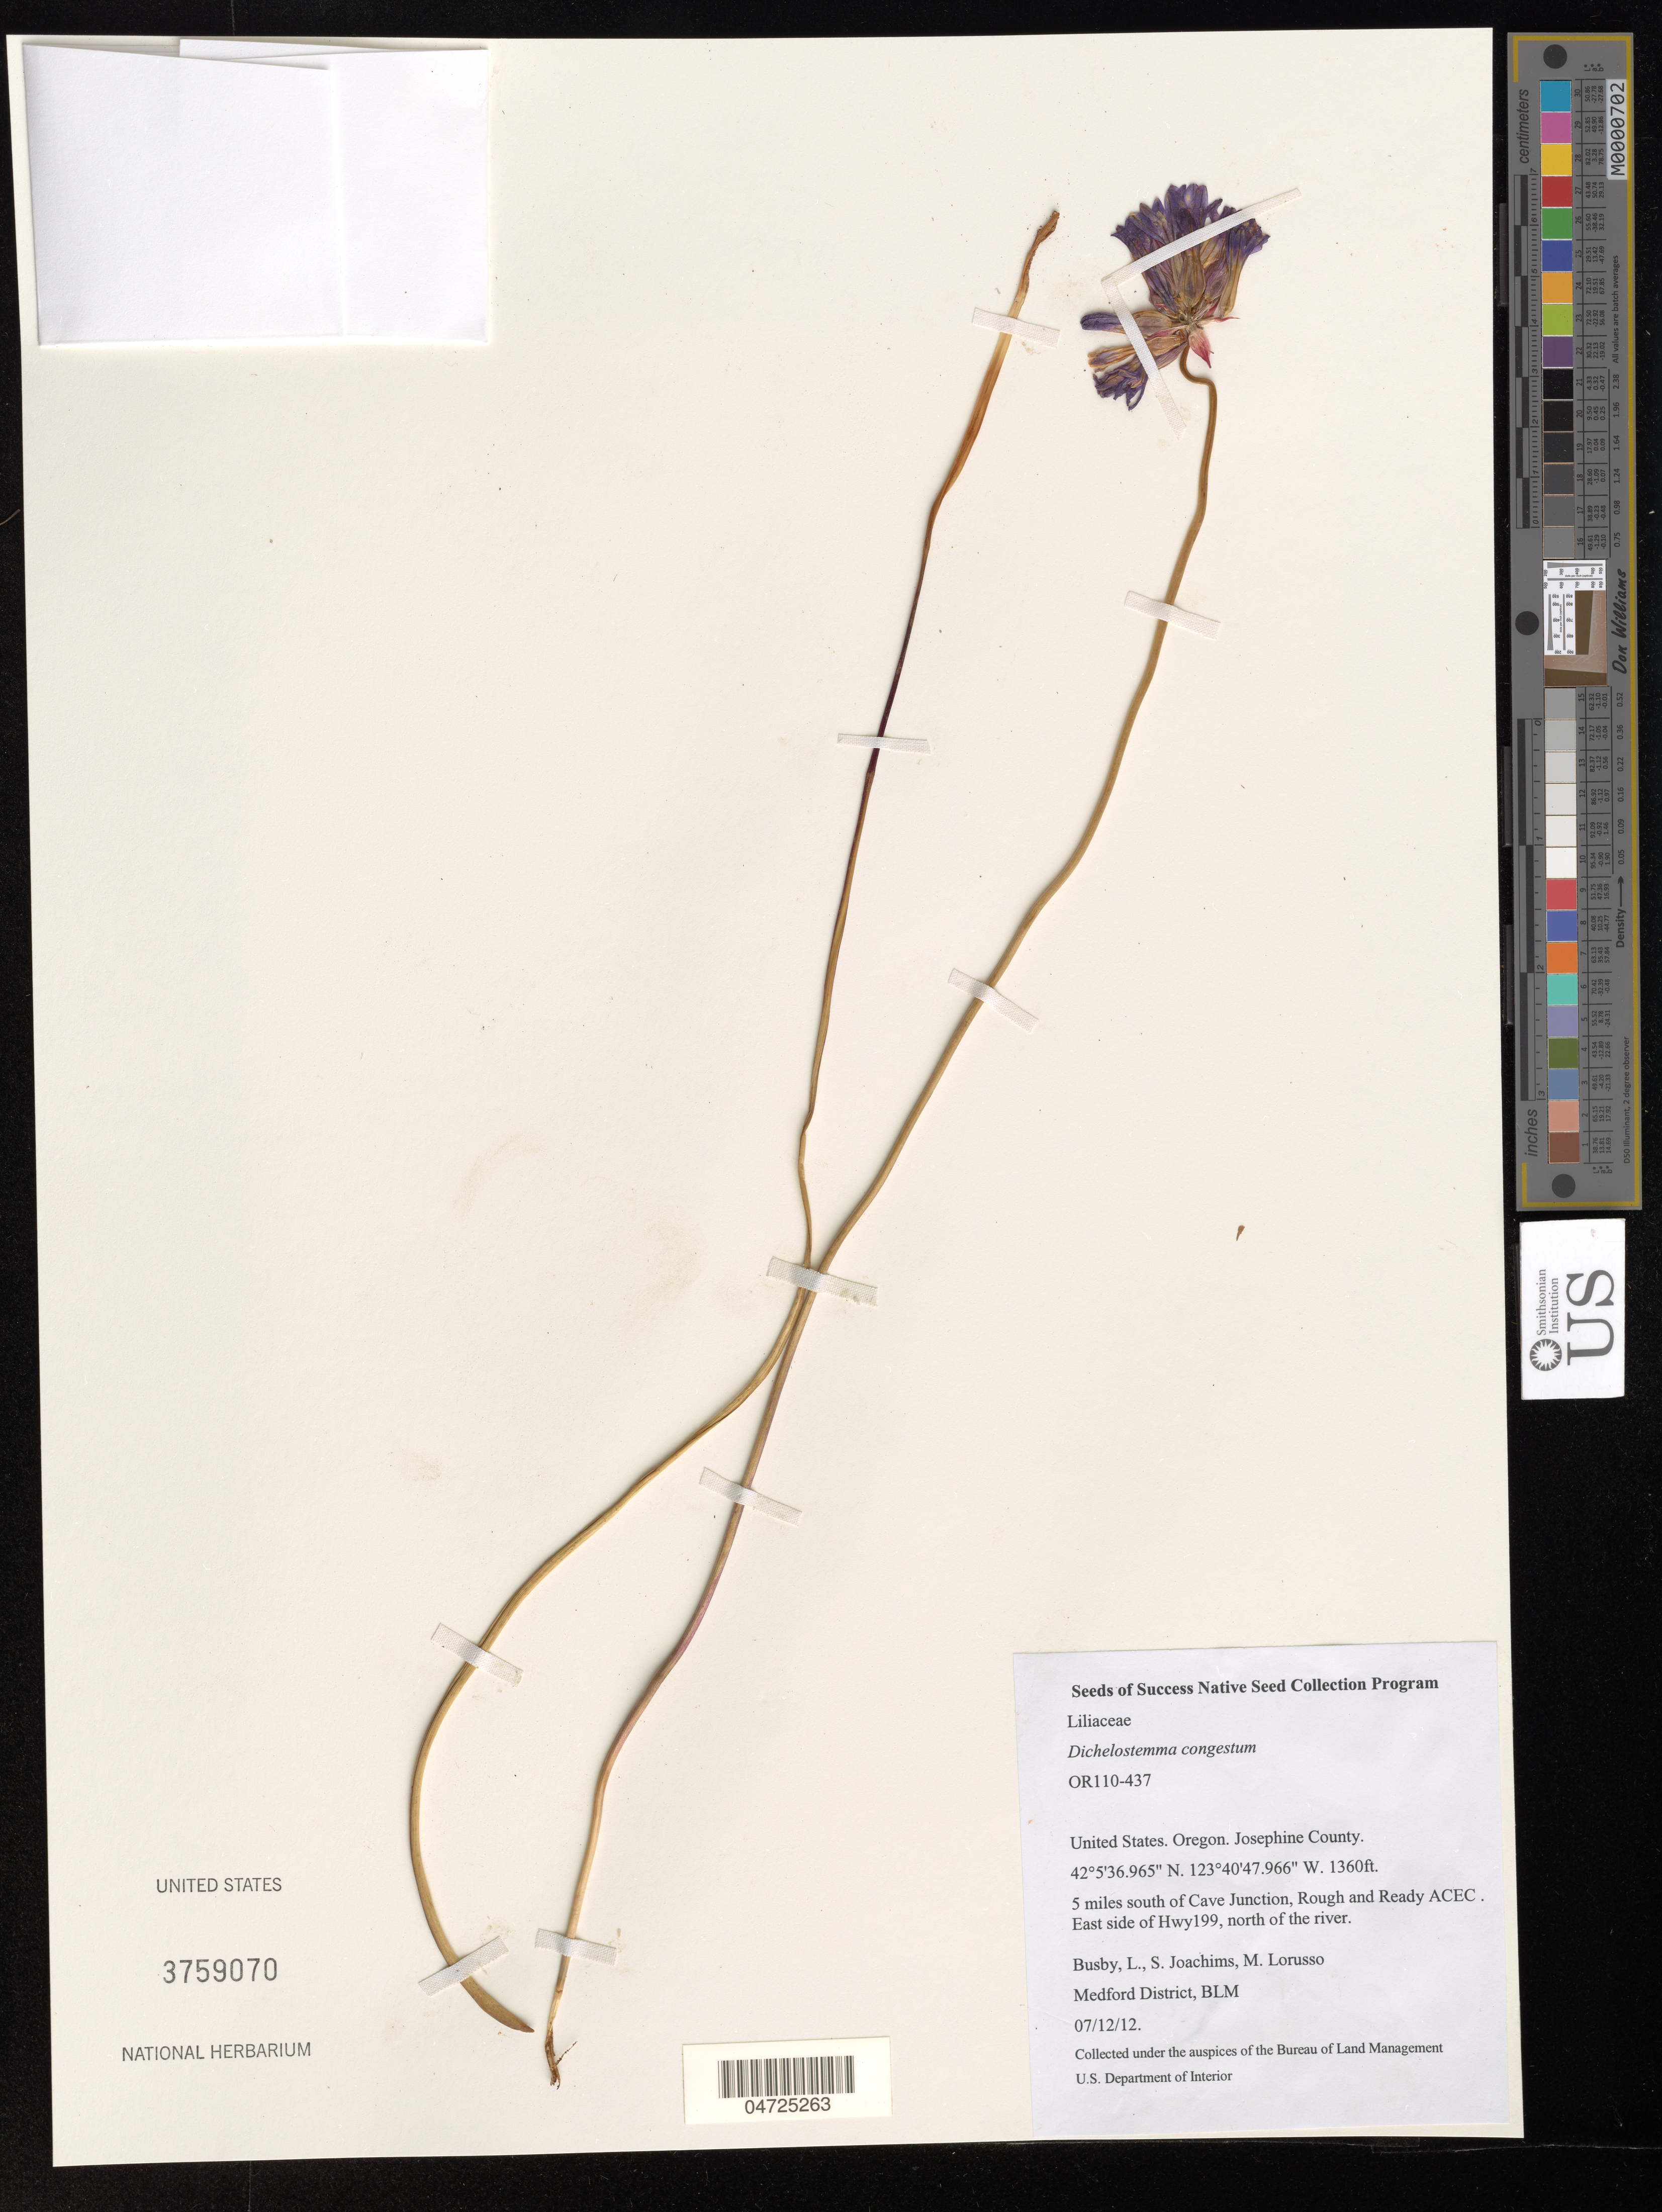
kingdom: Plantae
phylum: Tracheophyta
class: Liliopsida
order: Asparagales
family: Asparagaceae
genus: Dichelostemma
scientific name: Dichelostemma congestum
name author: Kunth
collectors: L. Busby, S. Joachims & M. Lorusso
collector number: OR110-437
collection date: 2012-12-07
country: United States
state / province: Oregon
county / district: Josephine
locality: Josephine County. 5 miles south of Cave Junction, Rough and Ready ACEC. East side of Hwy199, north of the river.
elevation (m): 415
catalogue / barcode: US 3759070